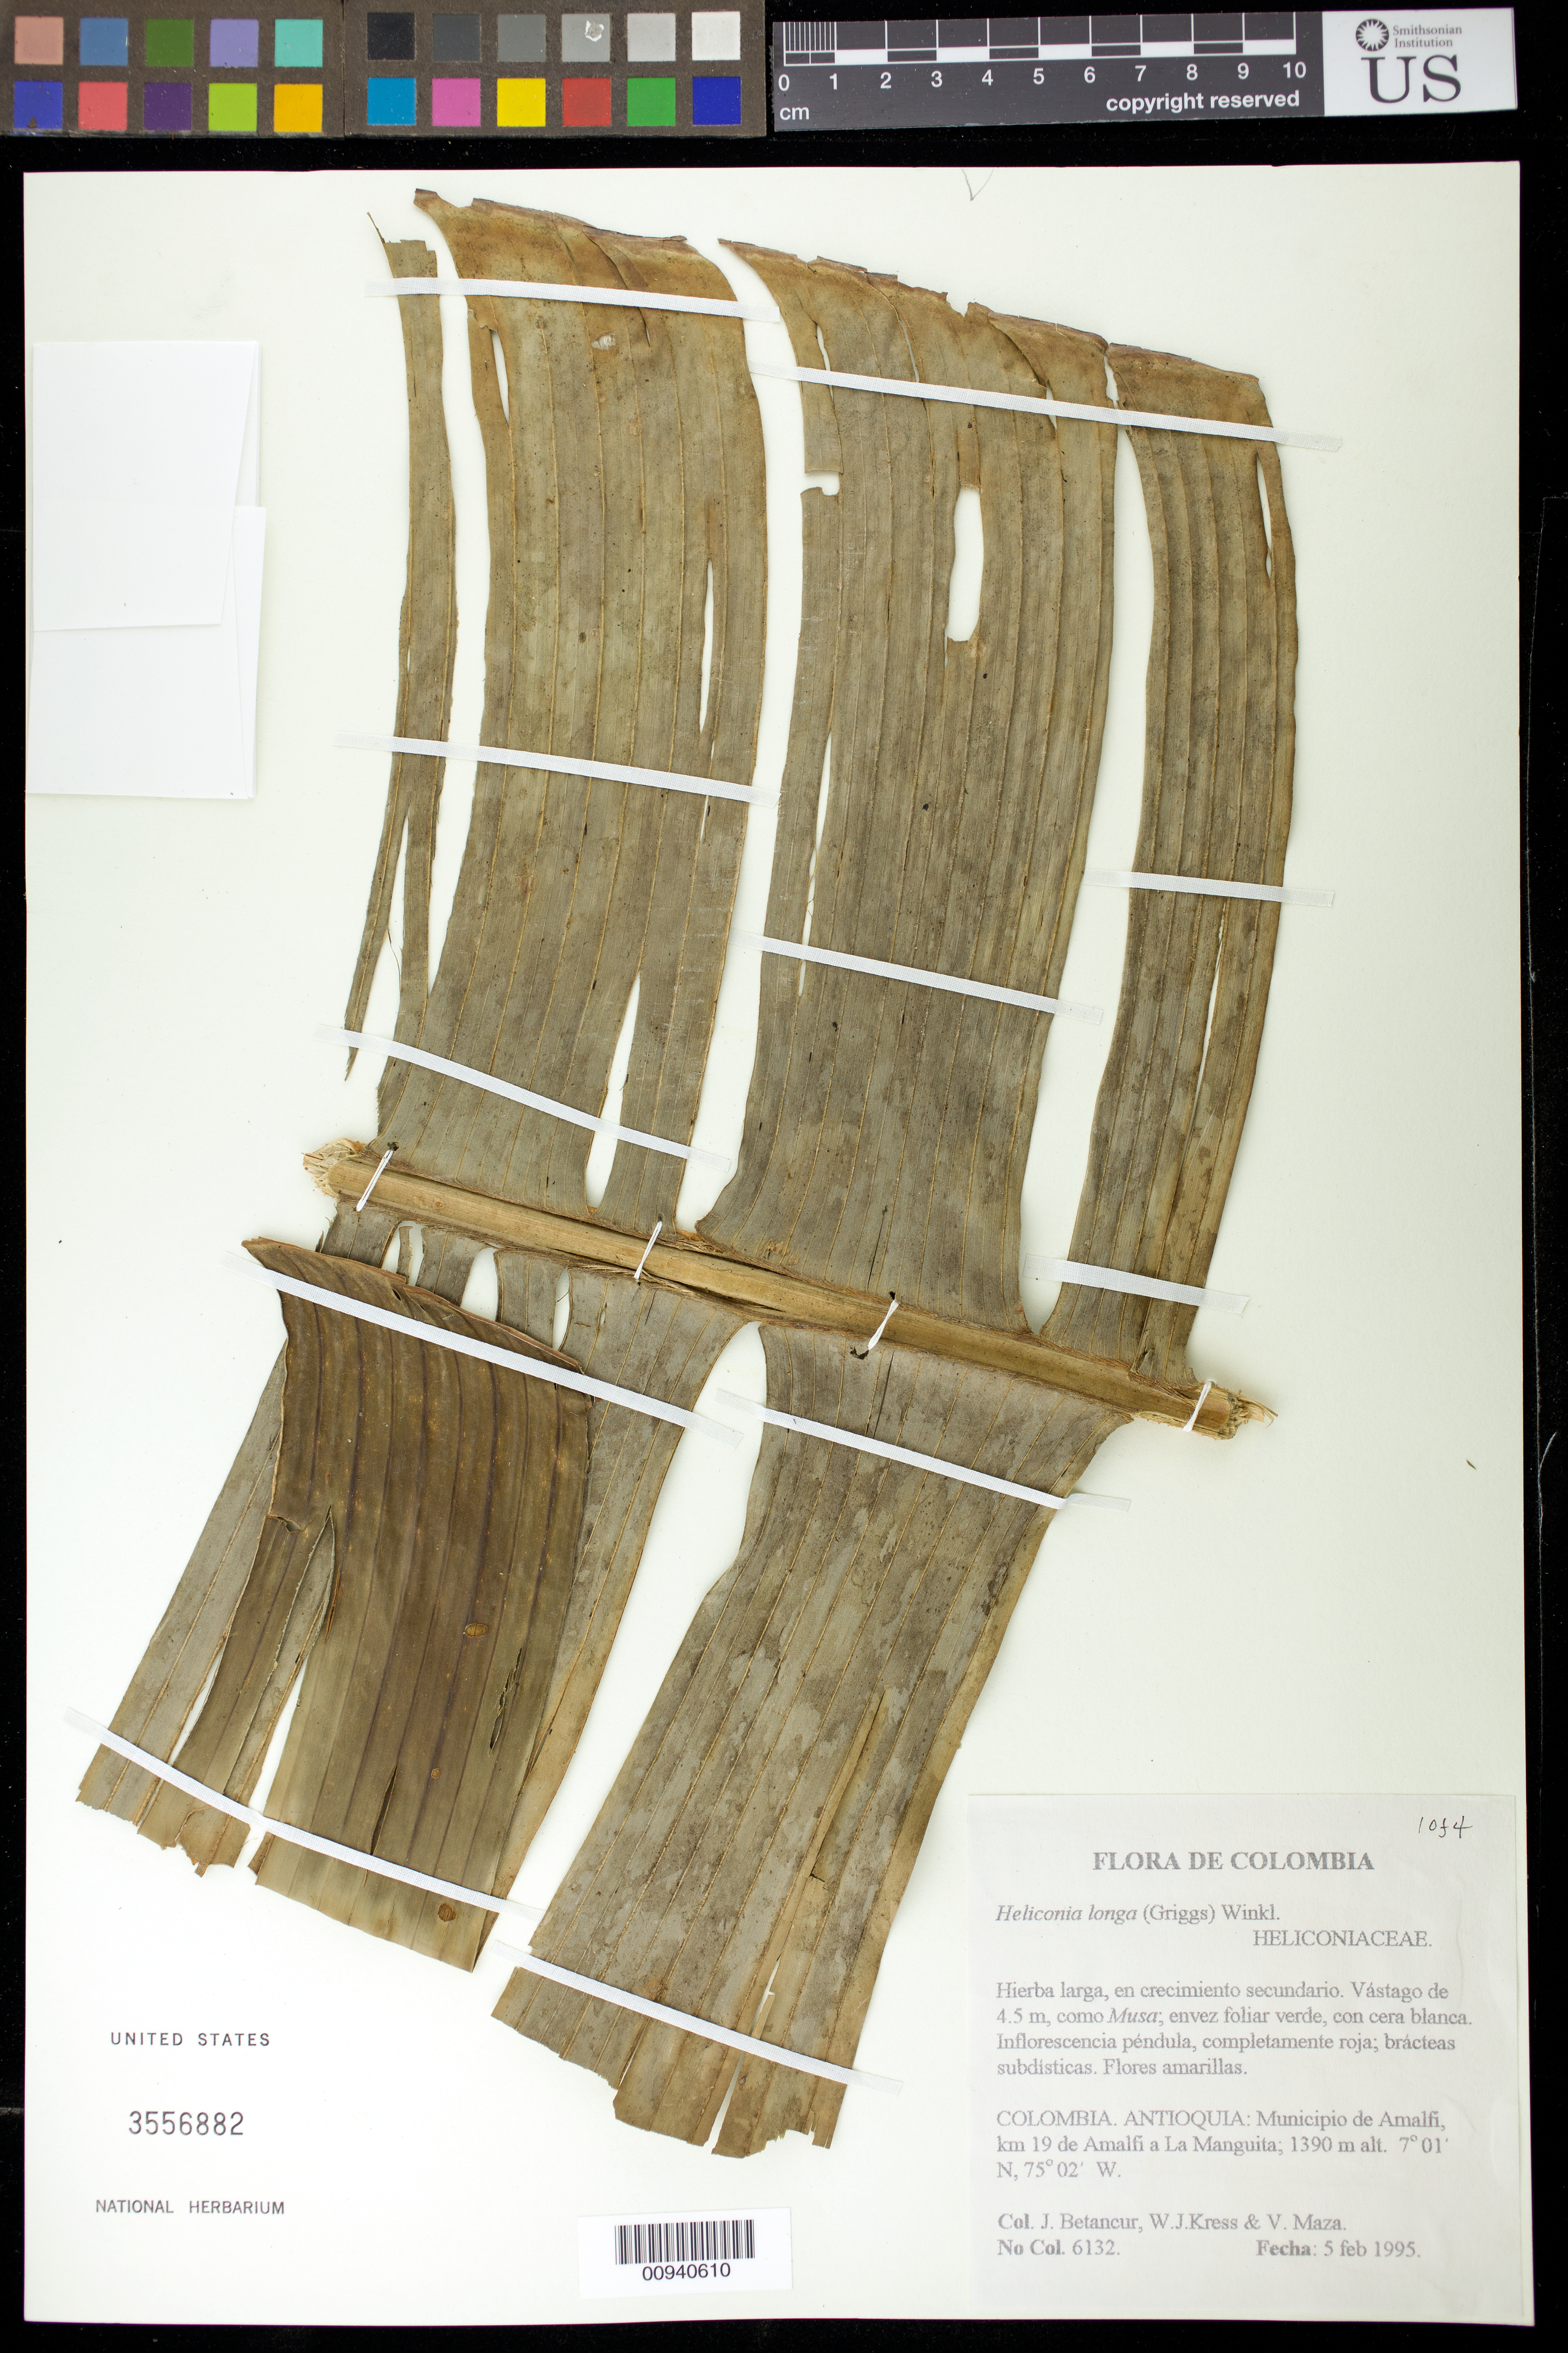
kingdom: Plantae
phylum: Tracheophyta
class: Liliopsida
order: Zingiberales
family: Heliconiaceae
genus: Heliconia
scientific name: Heliconia longa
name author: (R.F. Griggs) H.J.P. Winkl.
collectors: J. C. Betancur, W. J. Kress & V. Maza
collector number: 6132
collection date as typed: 05 Feb 1995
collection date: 1995-02-05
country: Colombia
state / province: Antioquia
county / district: Amalfi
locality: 19 km from Amalfi on the road to La Manguita.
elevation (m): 1390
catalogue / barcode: US 3556882